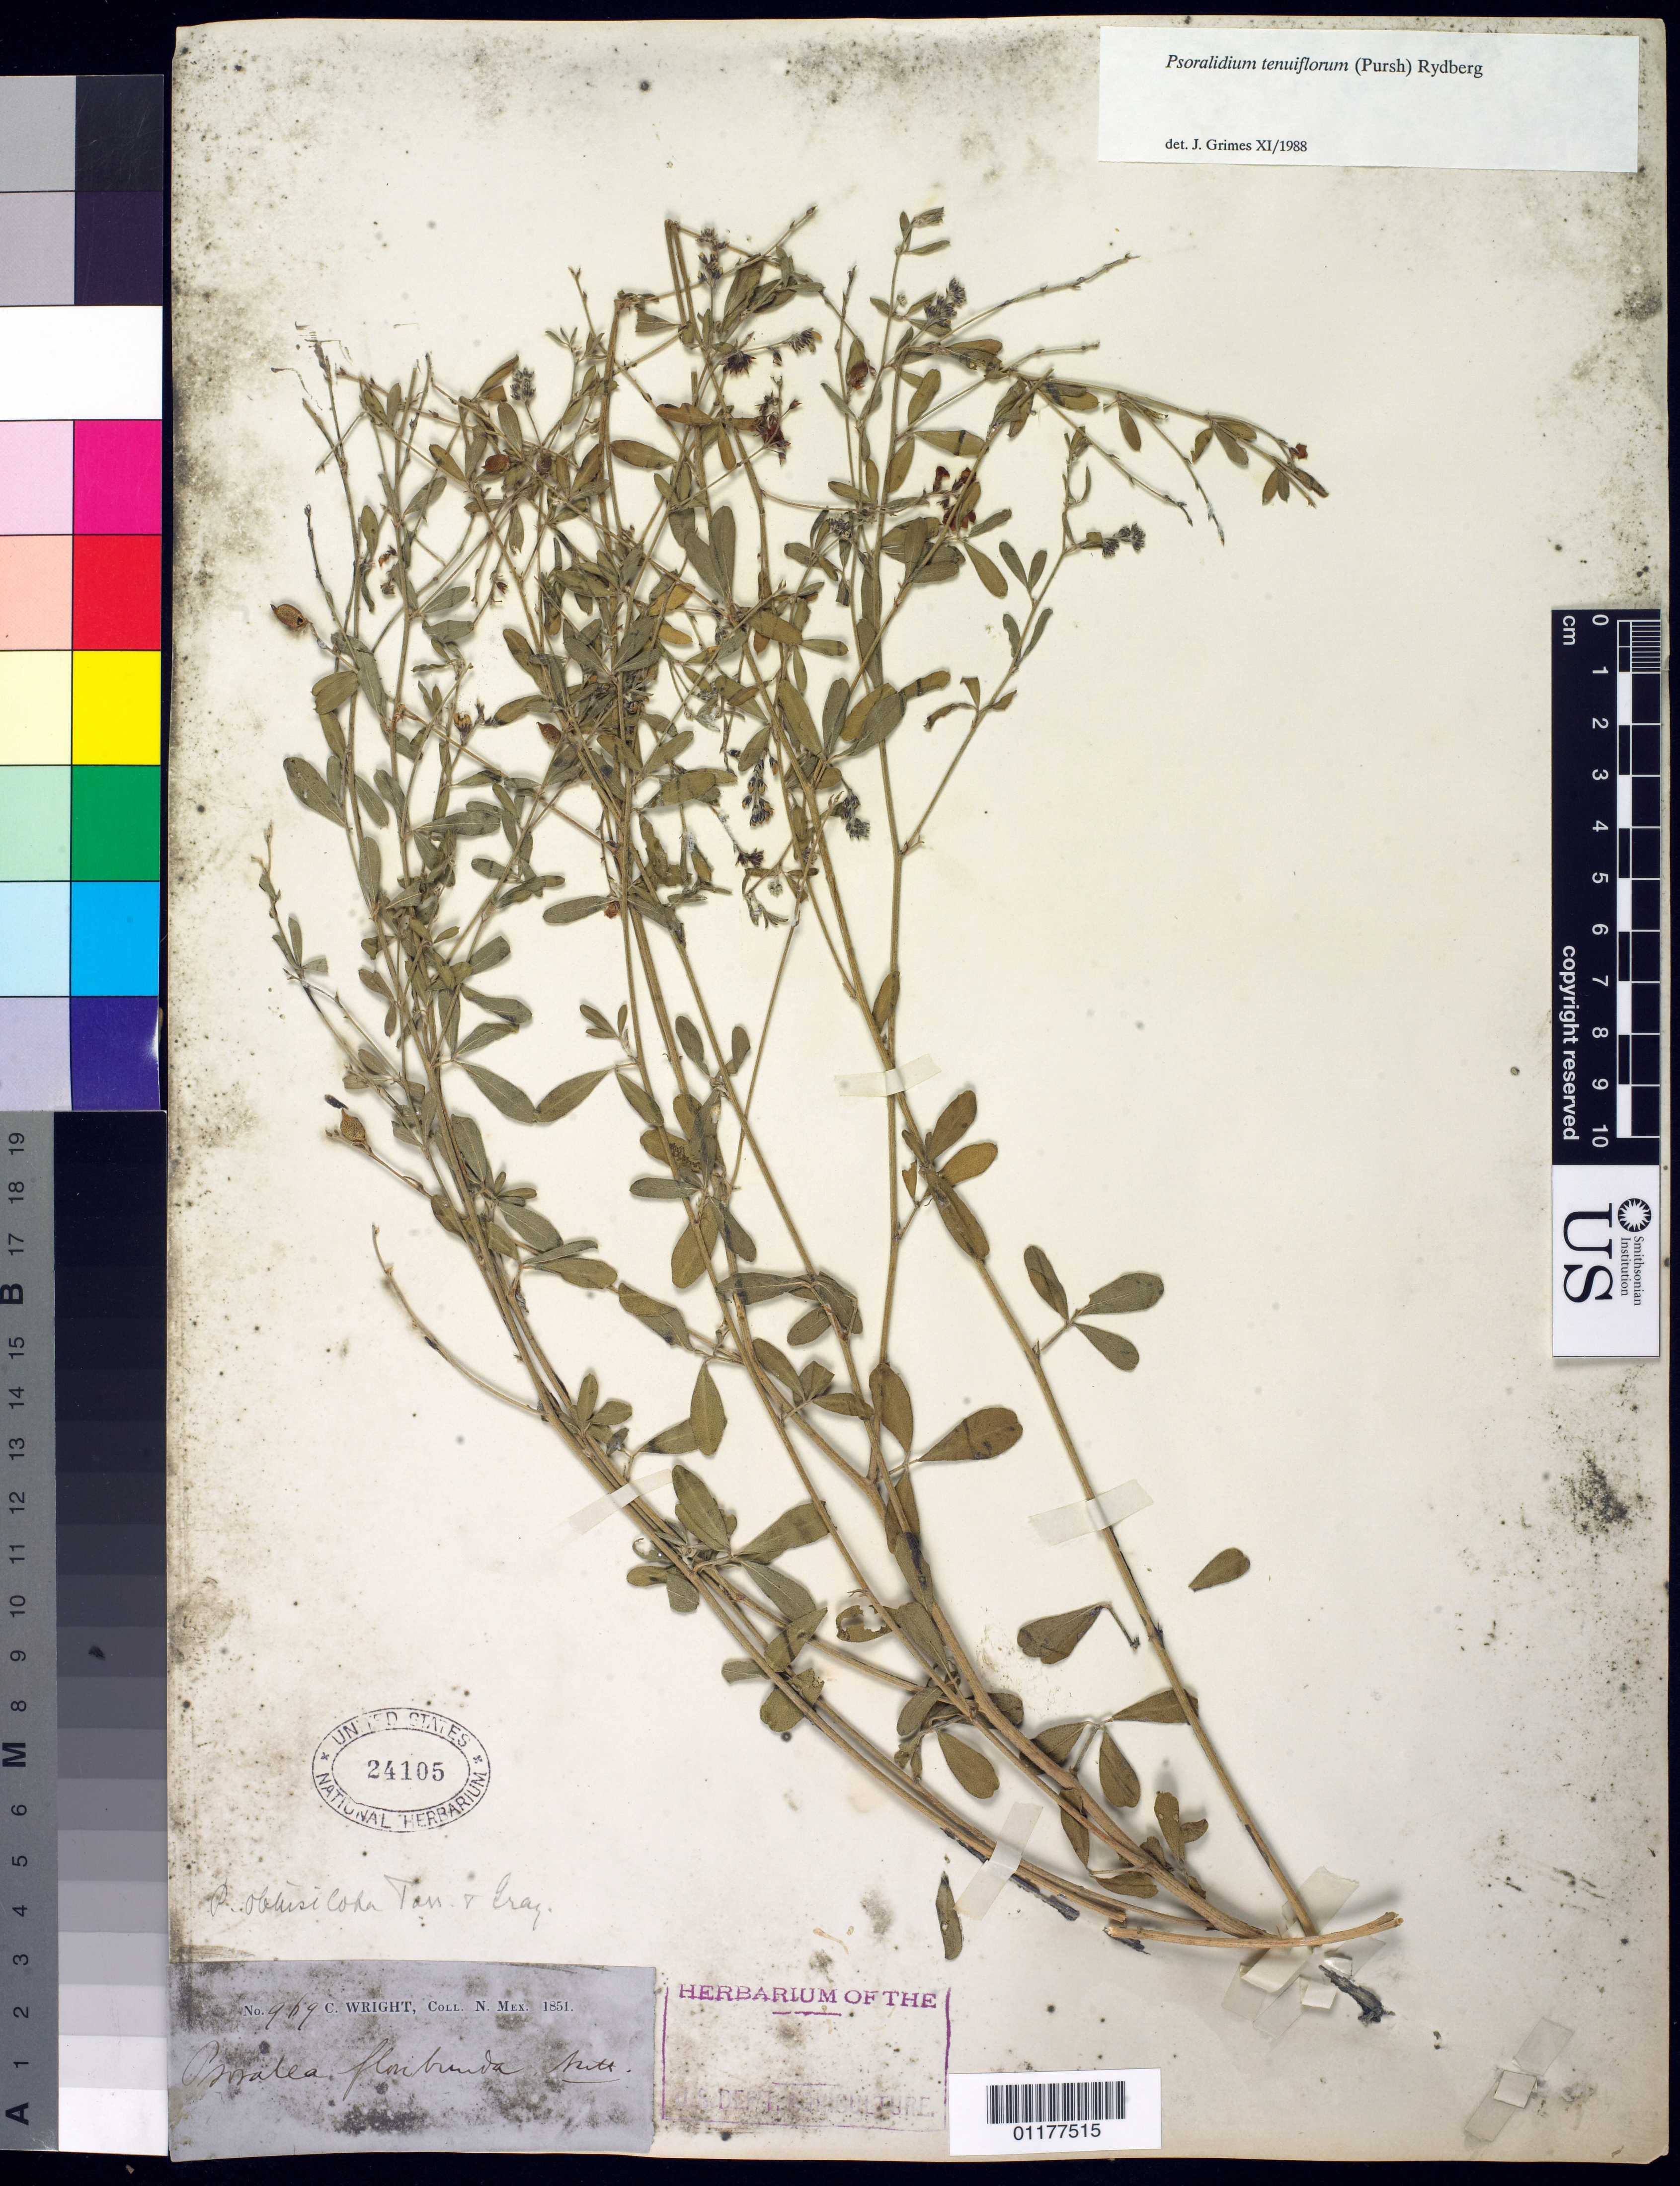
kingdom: Plantae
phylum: Tracheophyta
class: Magnoliopsida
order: Fabales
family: Fabaceae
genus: Psoralidium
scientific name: Psoralidium tenuiflorum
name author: (Pursh) Rydb.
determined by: Grimes, J.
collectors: C. Wright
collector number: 969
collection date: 1851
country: United States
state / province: New Mexico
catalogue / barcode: US 24105